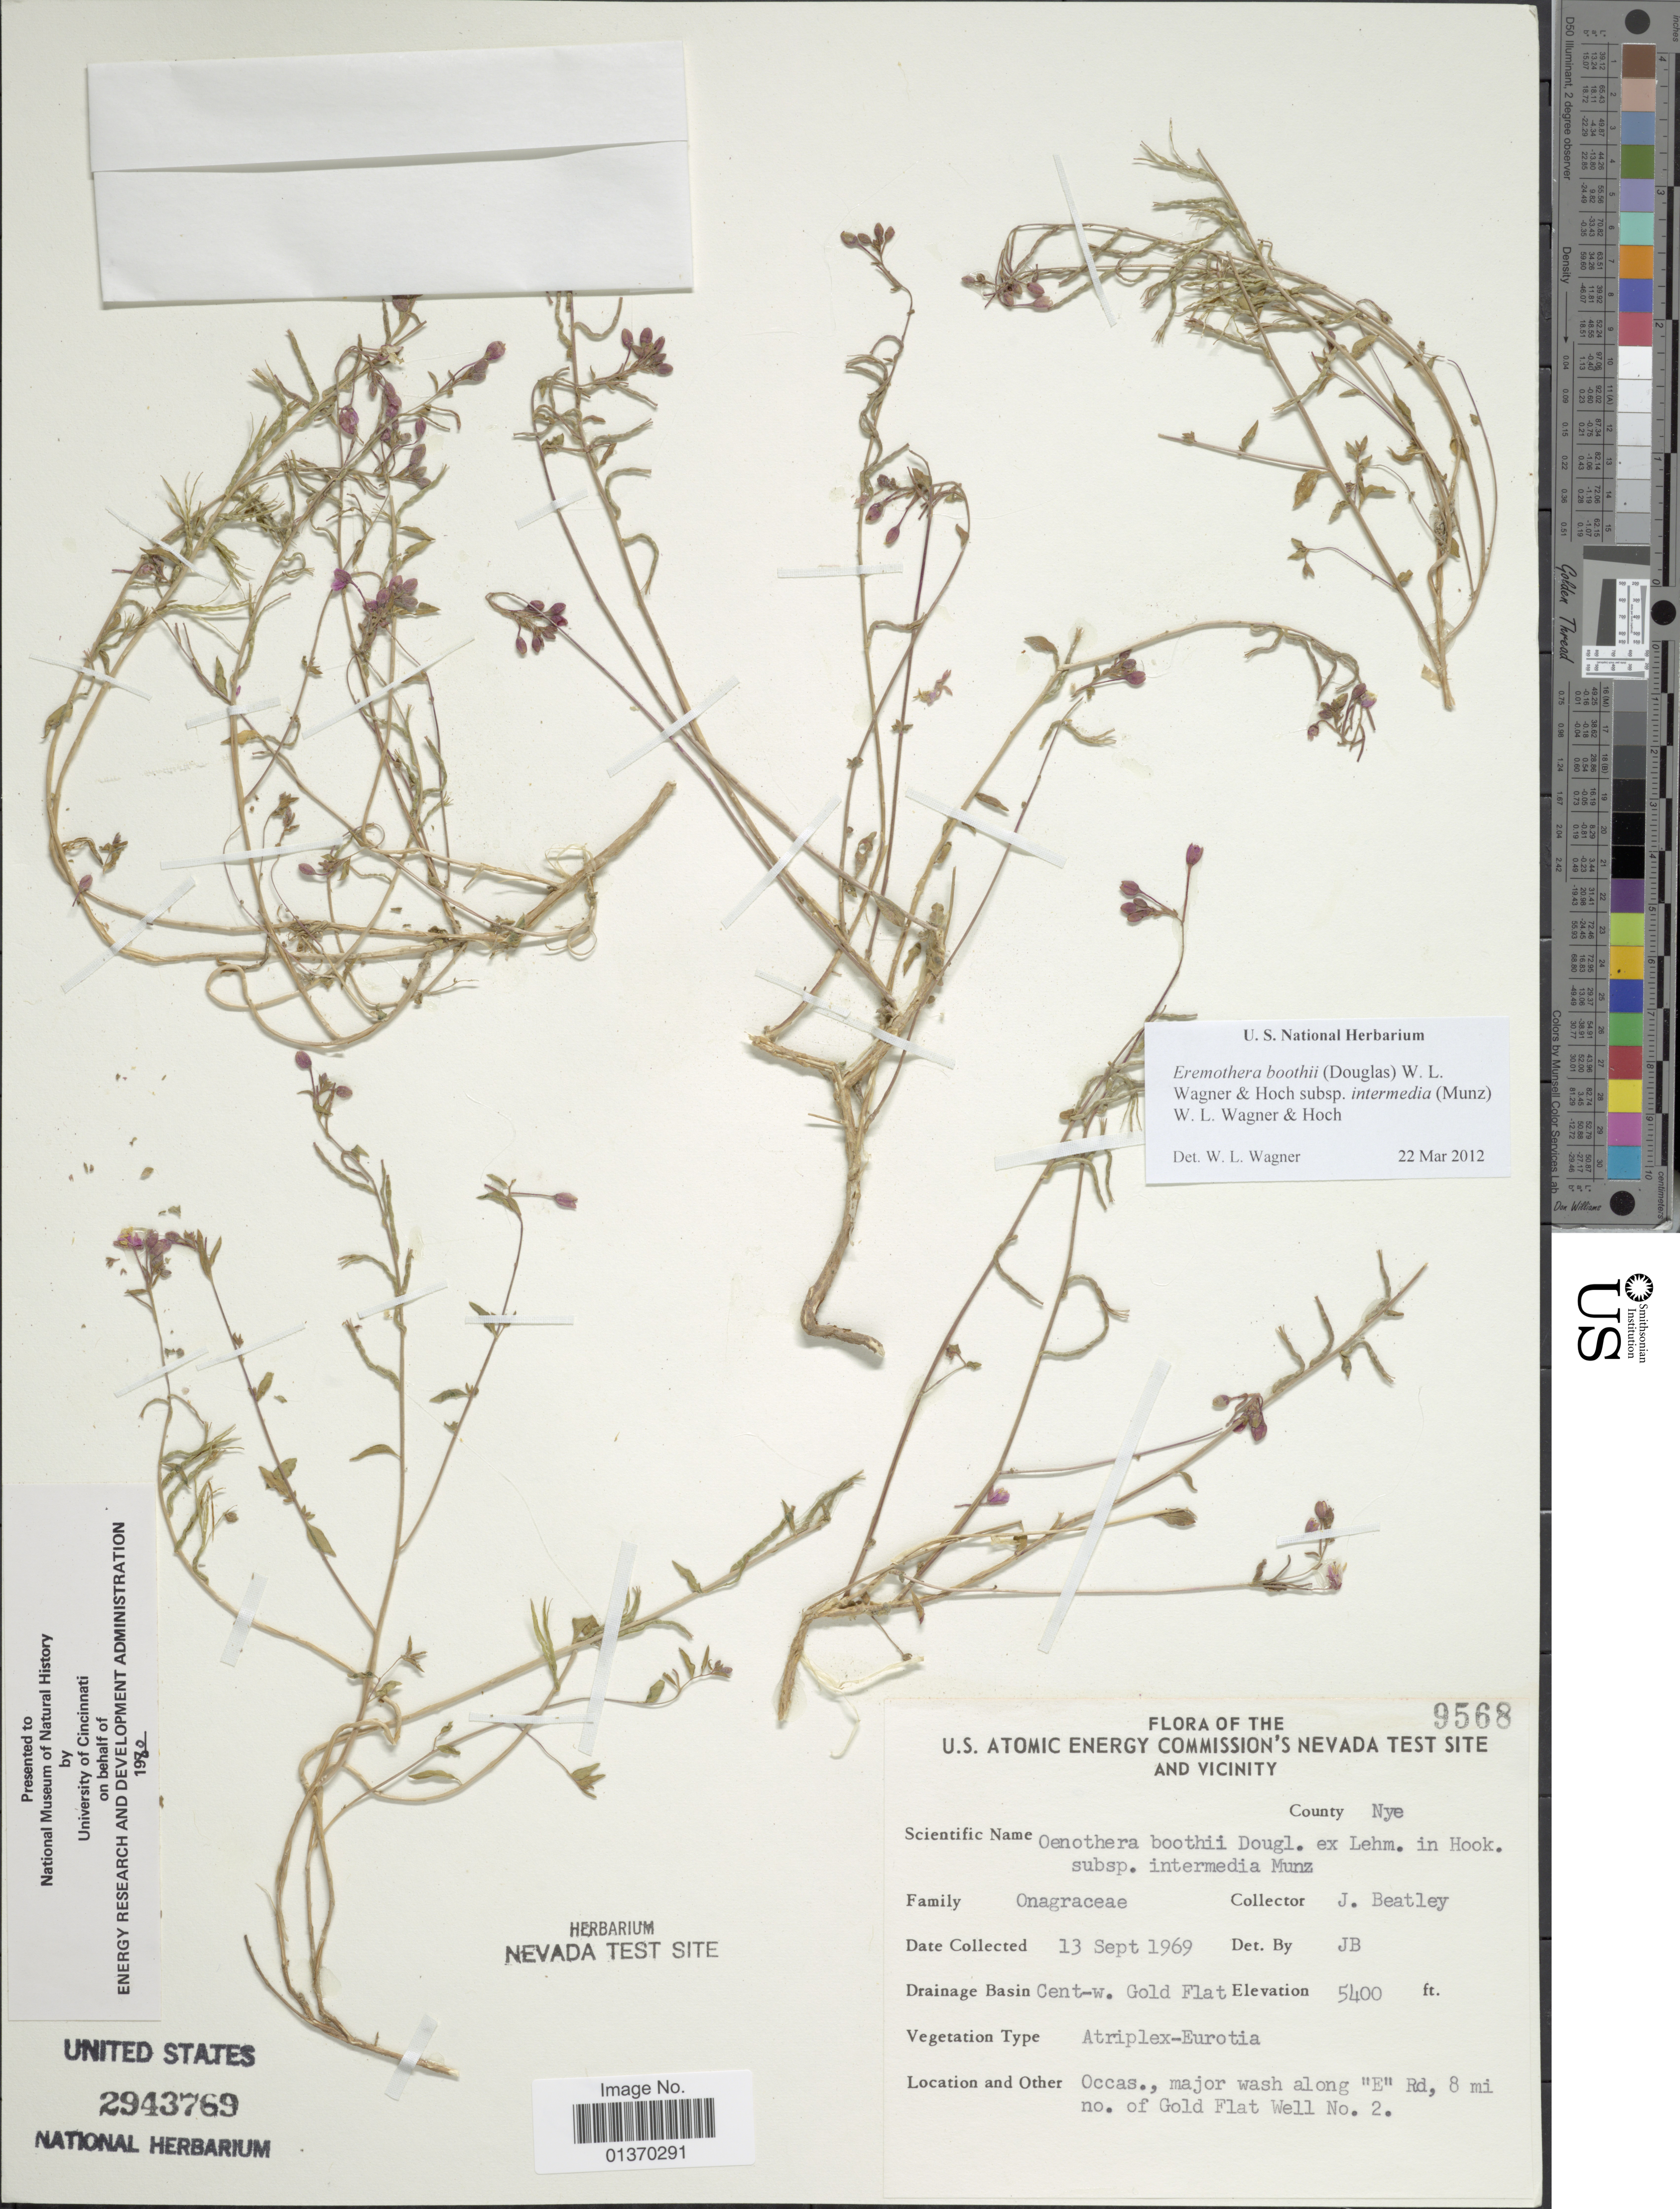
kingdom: Plantae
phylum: Tracheophyta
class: Magnoliopsida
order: Myrtales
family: Onagraceae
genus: Eremothera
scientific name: Eremothera boothii subsp. intermedia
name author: (Munz) W.L. Wagner & Hoch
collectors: J. C. Beatley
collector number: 9568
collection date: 1969-09-13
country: United States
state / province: Nevada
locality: U. S. Atomic Energy Commission's Nevada Test Site and Vicinity, drainage basin Cent-w. Gold Flat, major wash along "E" Rd, 8 mi no. of Gold Flat Well No. 2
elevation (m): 1646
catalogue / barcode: US 2943769